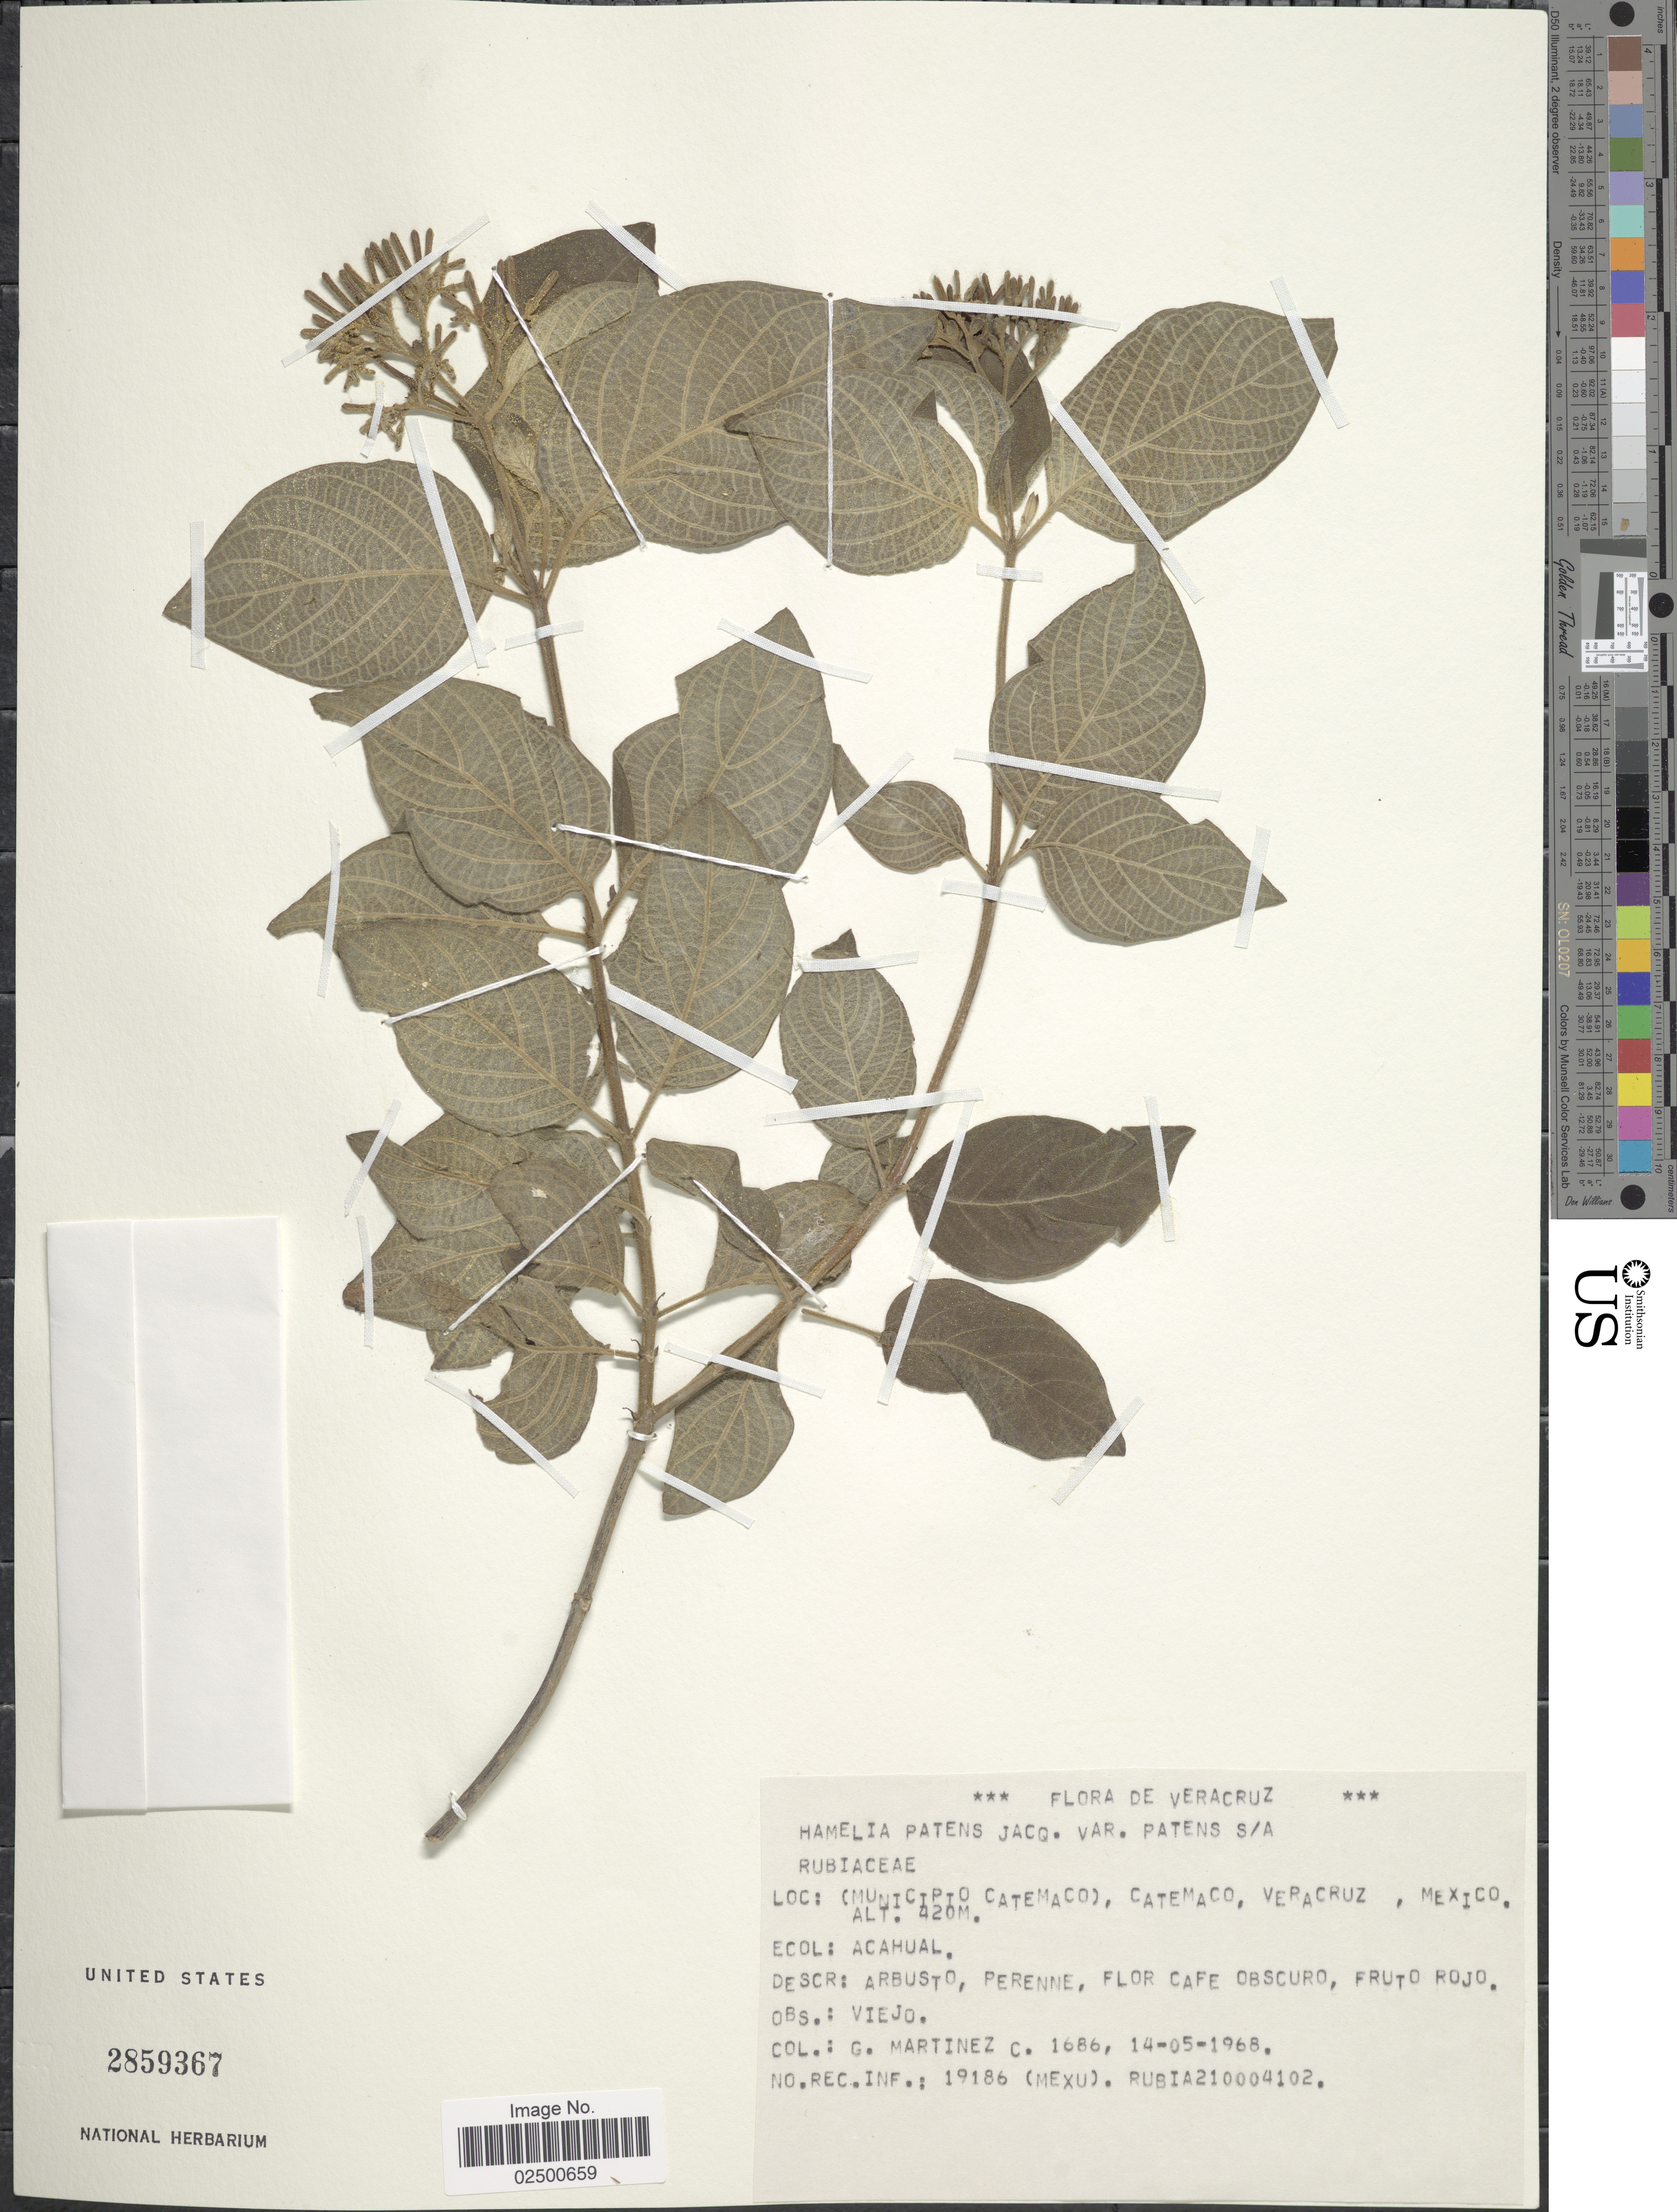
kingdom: Plantae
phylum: Tracheophyta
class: Magnoliopsida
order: Gentianales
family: Rubiaceae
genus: Hamelia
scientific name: Hamelia patens var. patens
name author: Jacq.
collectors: G. Martinez C.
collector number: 1686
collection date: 1968-05-14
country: Mexico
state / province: Veracruz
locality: Veracruz. (Municipio Catemaco), Catemaco.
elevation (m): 420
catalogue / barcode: US 2859367